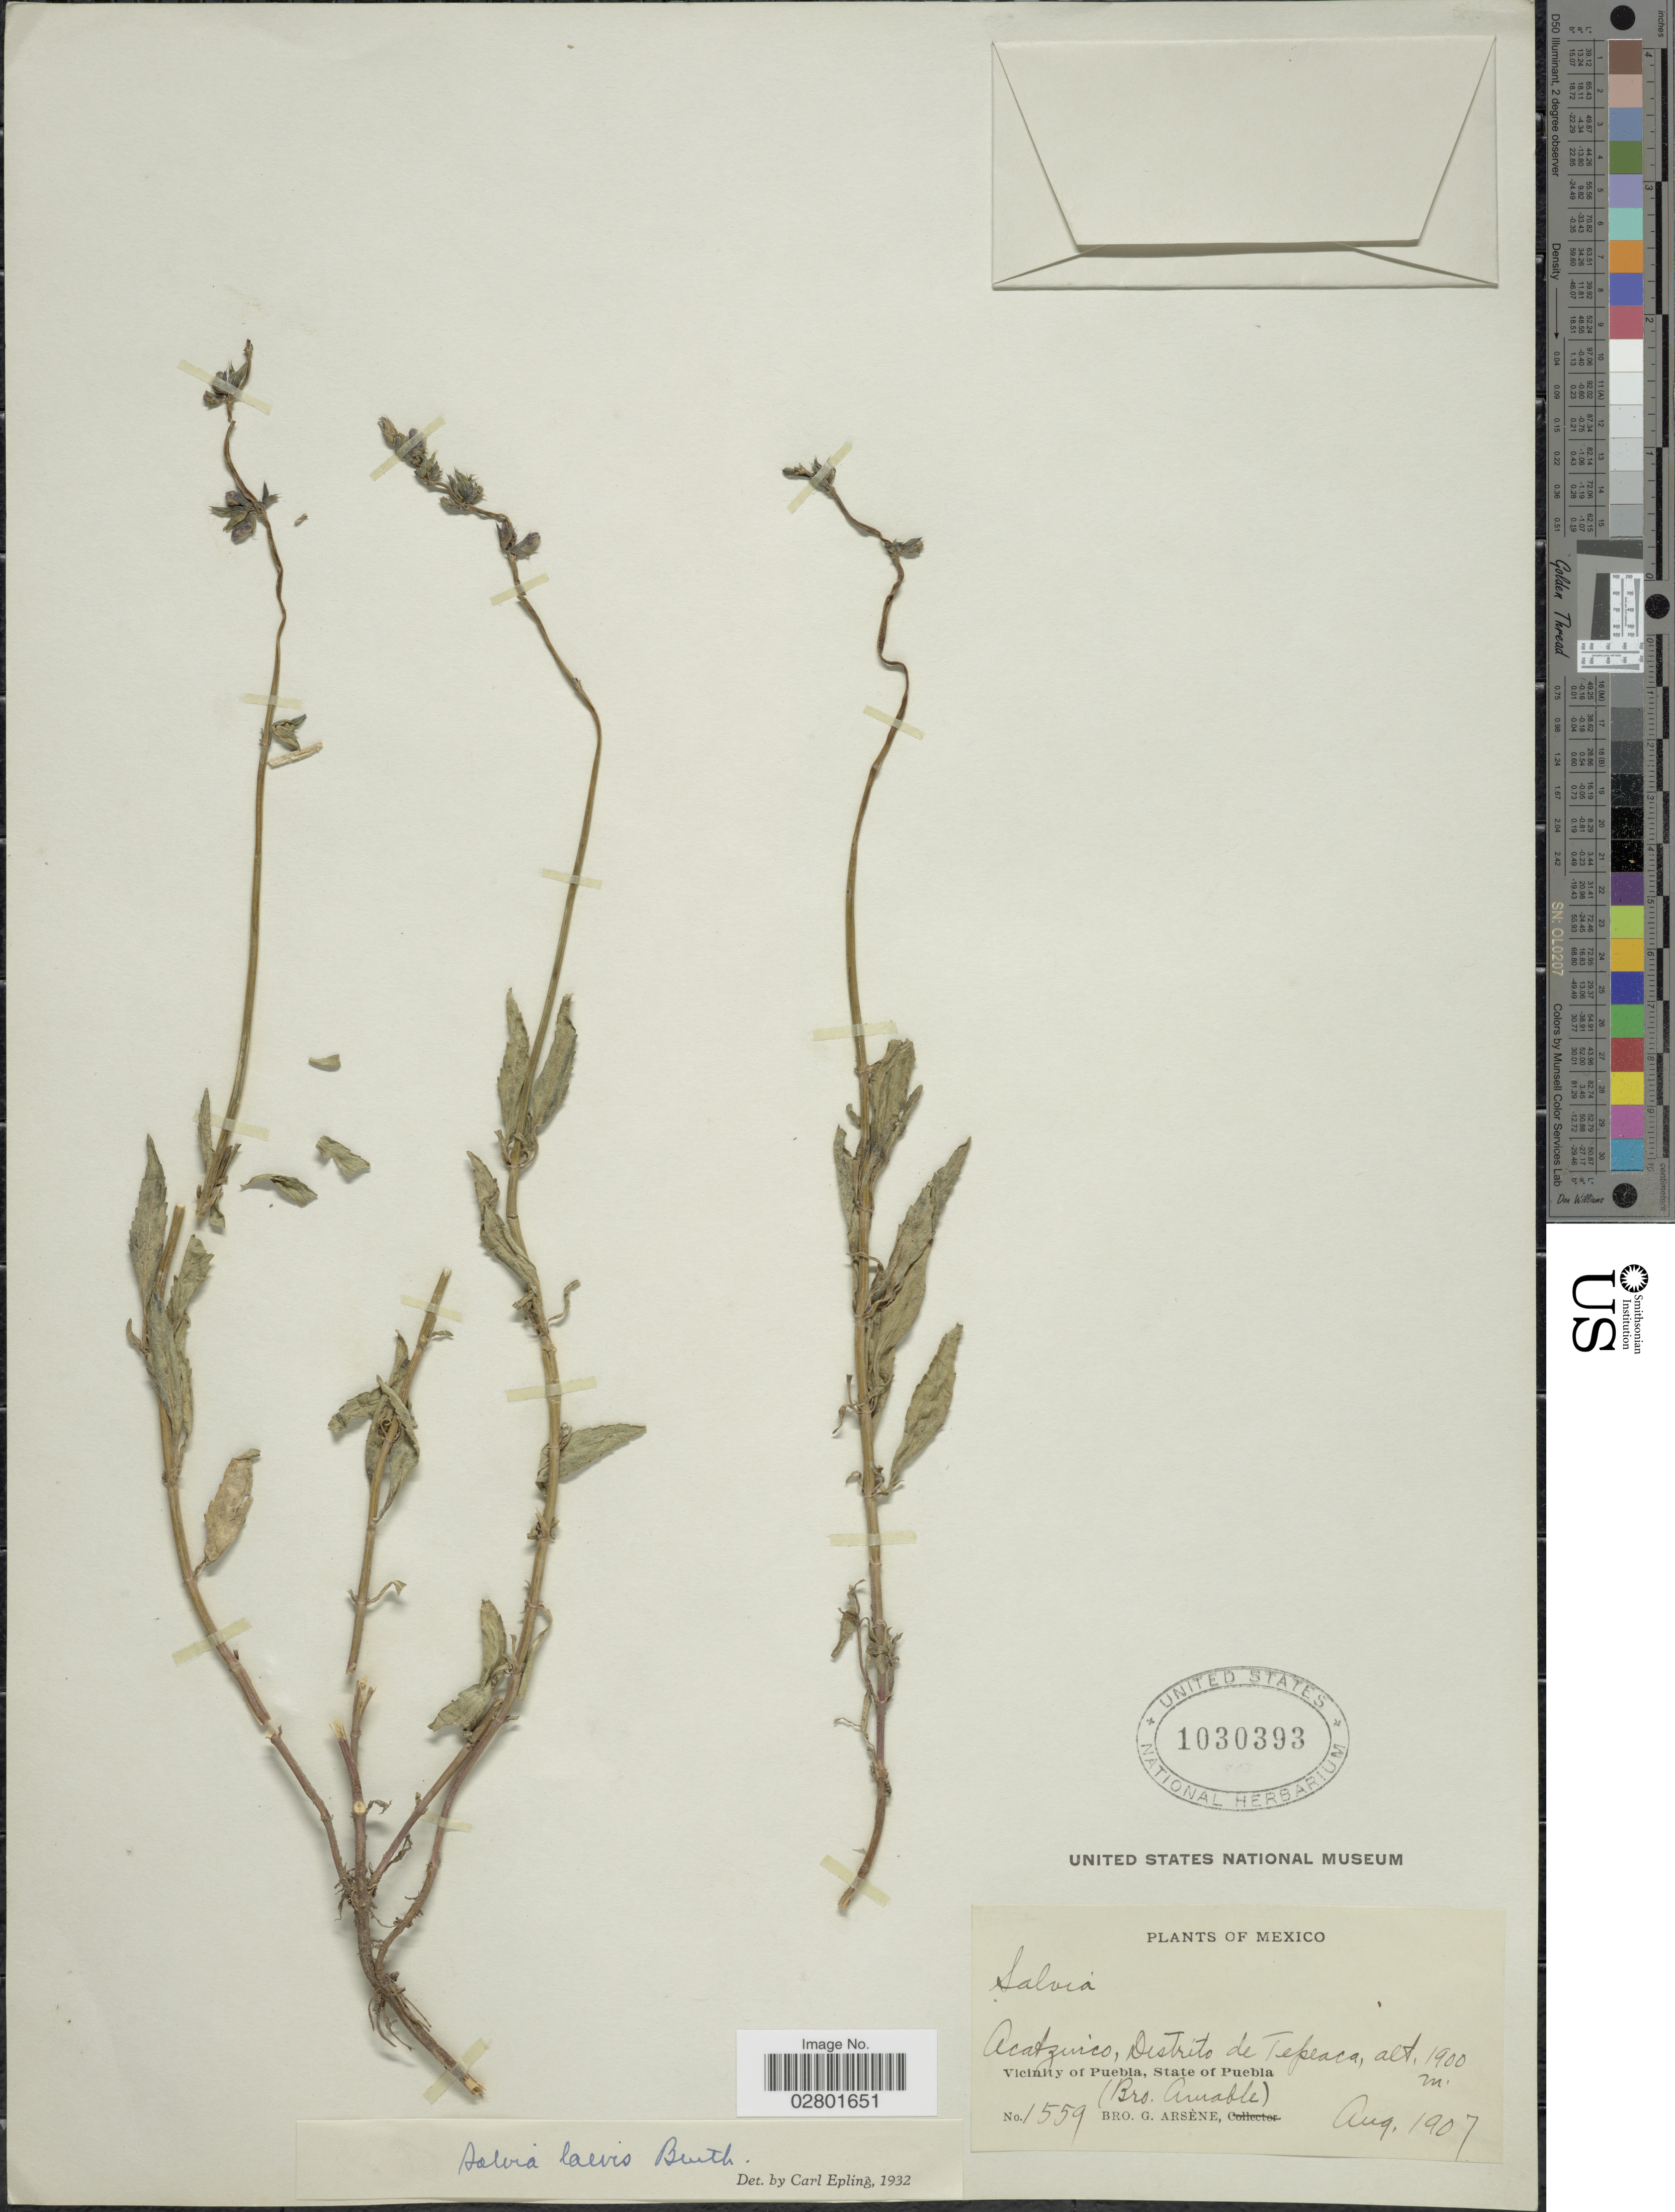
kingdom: Plantae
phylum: Tracheophyta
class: Magnoliopsida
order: Lamiales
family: Lamiaceae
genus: Salvia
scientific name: Salvia laevis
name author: Benth.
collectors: Bro. G. Arsène & B. Amable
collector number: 1559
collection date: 1907-08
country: Mexico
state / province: Puebla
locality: Acatzuico, Distriro de Tepeaca, Vicinity of Puebla.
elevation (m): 1900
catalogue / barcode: US 1030393